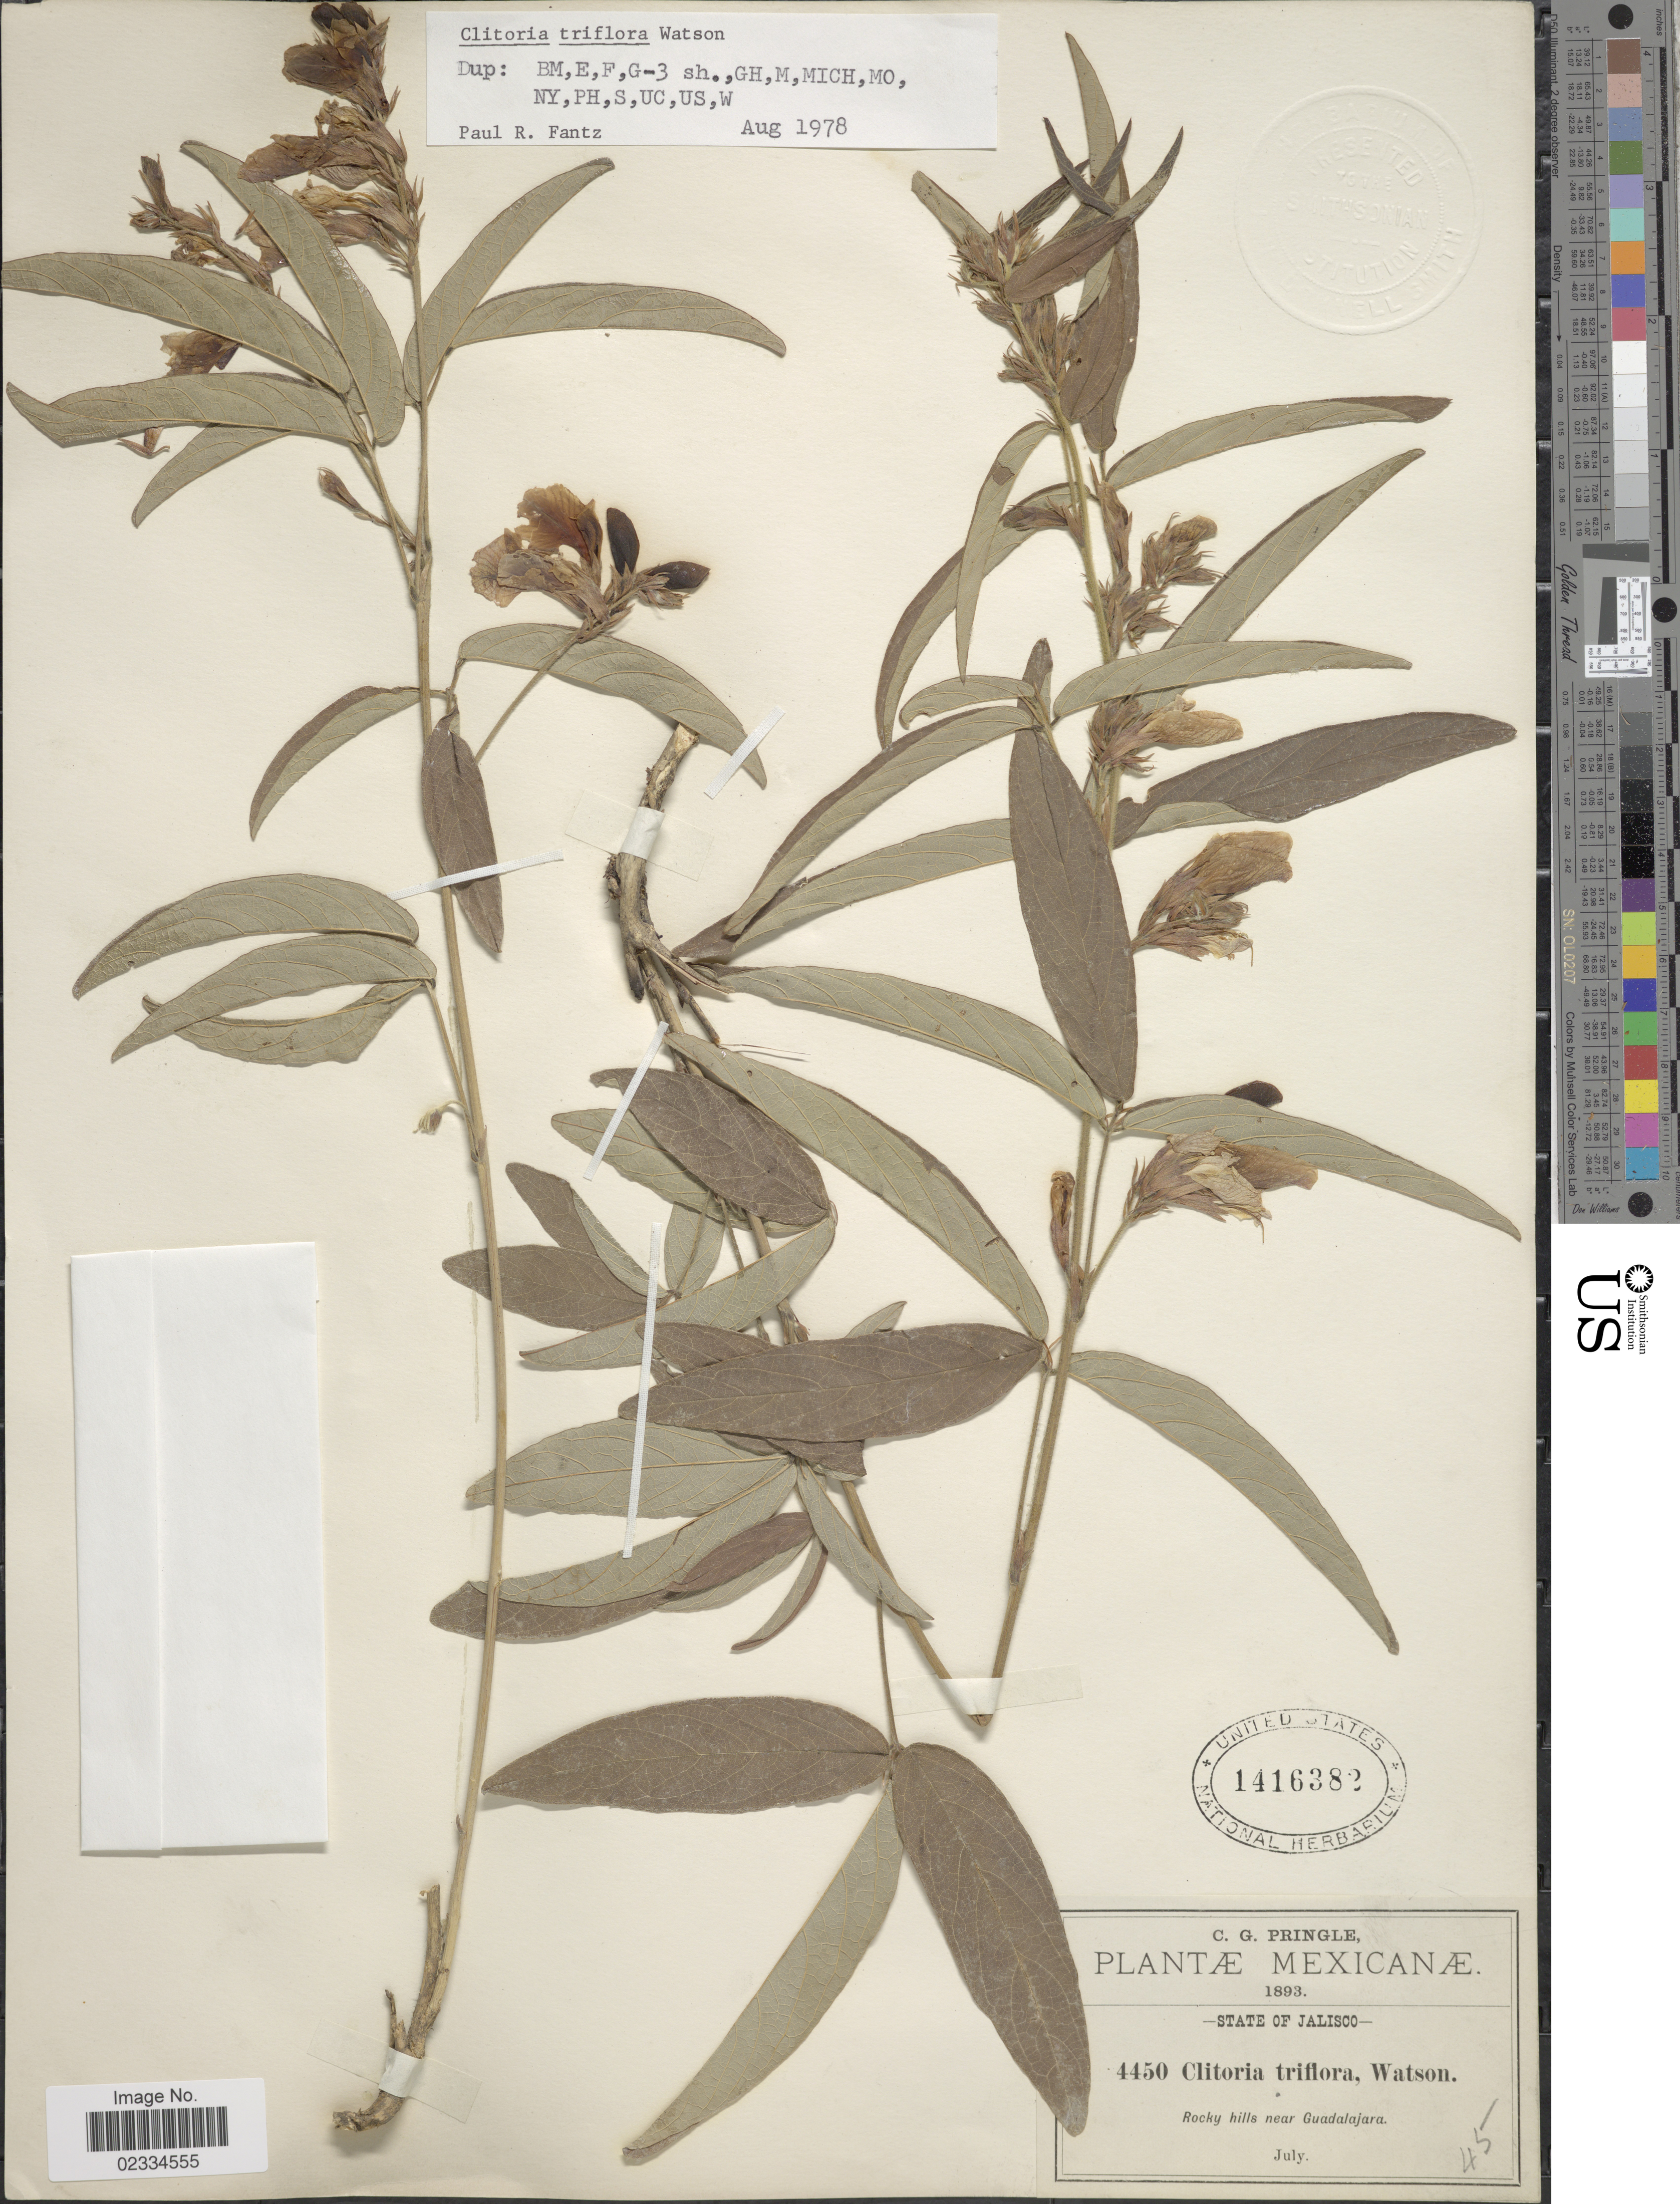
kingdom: Plantae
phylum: Tracheophyta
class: Magnoliopsida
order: Fabales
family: Fabaceae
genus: Clitoria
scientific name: Clitoria triflora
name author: S. Watson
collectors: C. G. Pringle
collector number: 4450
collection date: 1893-07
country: Mexico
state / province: Jalisco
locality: Rocky hills near Guadalajara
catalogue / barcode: US 1416382